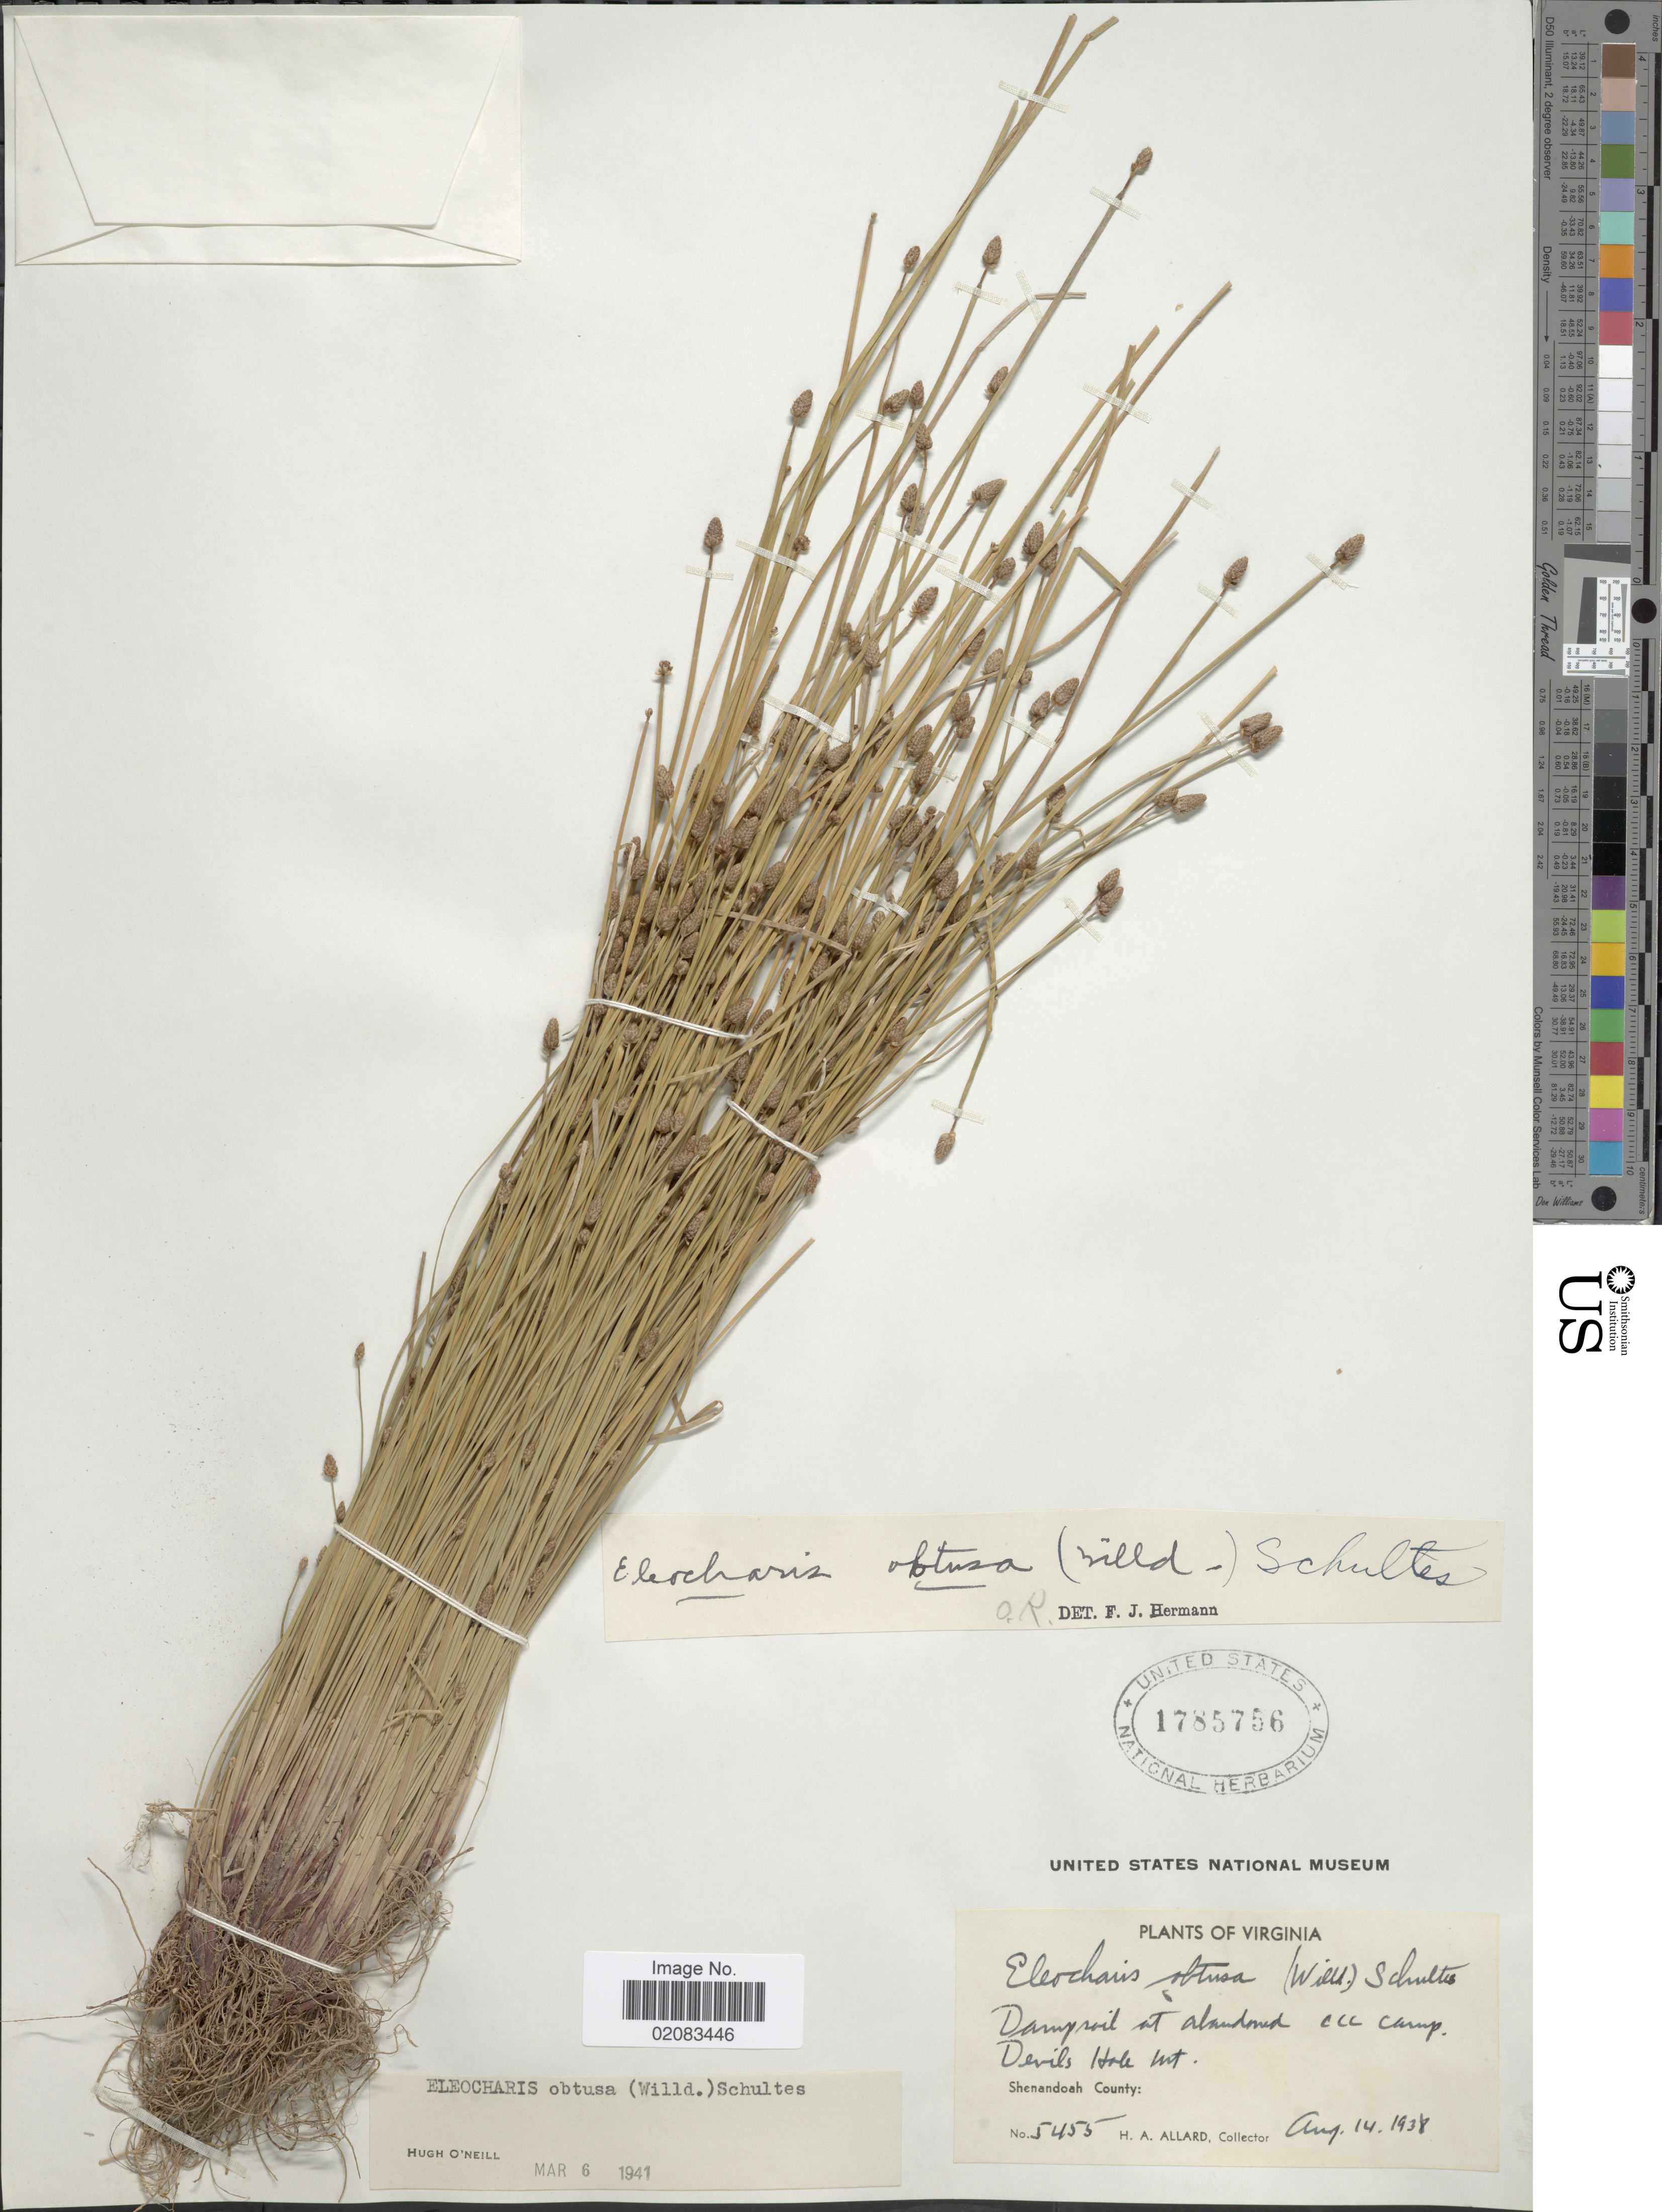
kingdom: Plantae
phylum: Tracheophyta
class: Liliopsida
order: Poales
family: Cyperaceae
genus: Eleocharis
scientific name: Eleocharis obtusa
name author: (Willd.) Schult.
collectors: H. A. Allard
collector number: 5455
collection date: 1938-08-14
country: United States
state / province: Virginia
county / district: Shenandoah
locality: Damp soil at abandoned ccc camp, Devils Hole Mt, Shenandoah County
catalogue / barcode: US 1785756